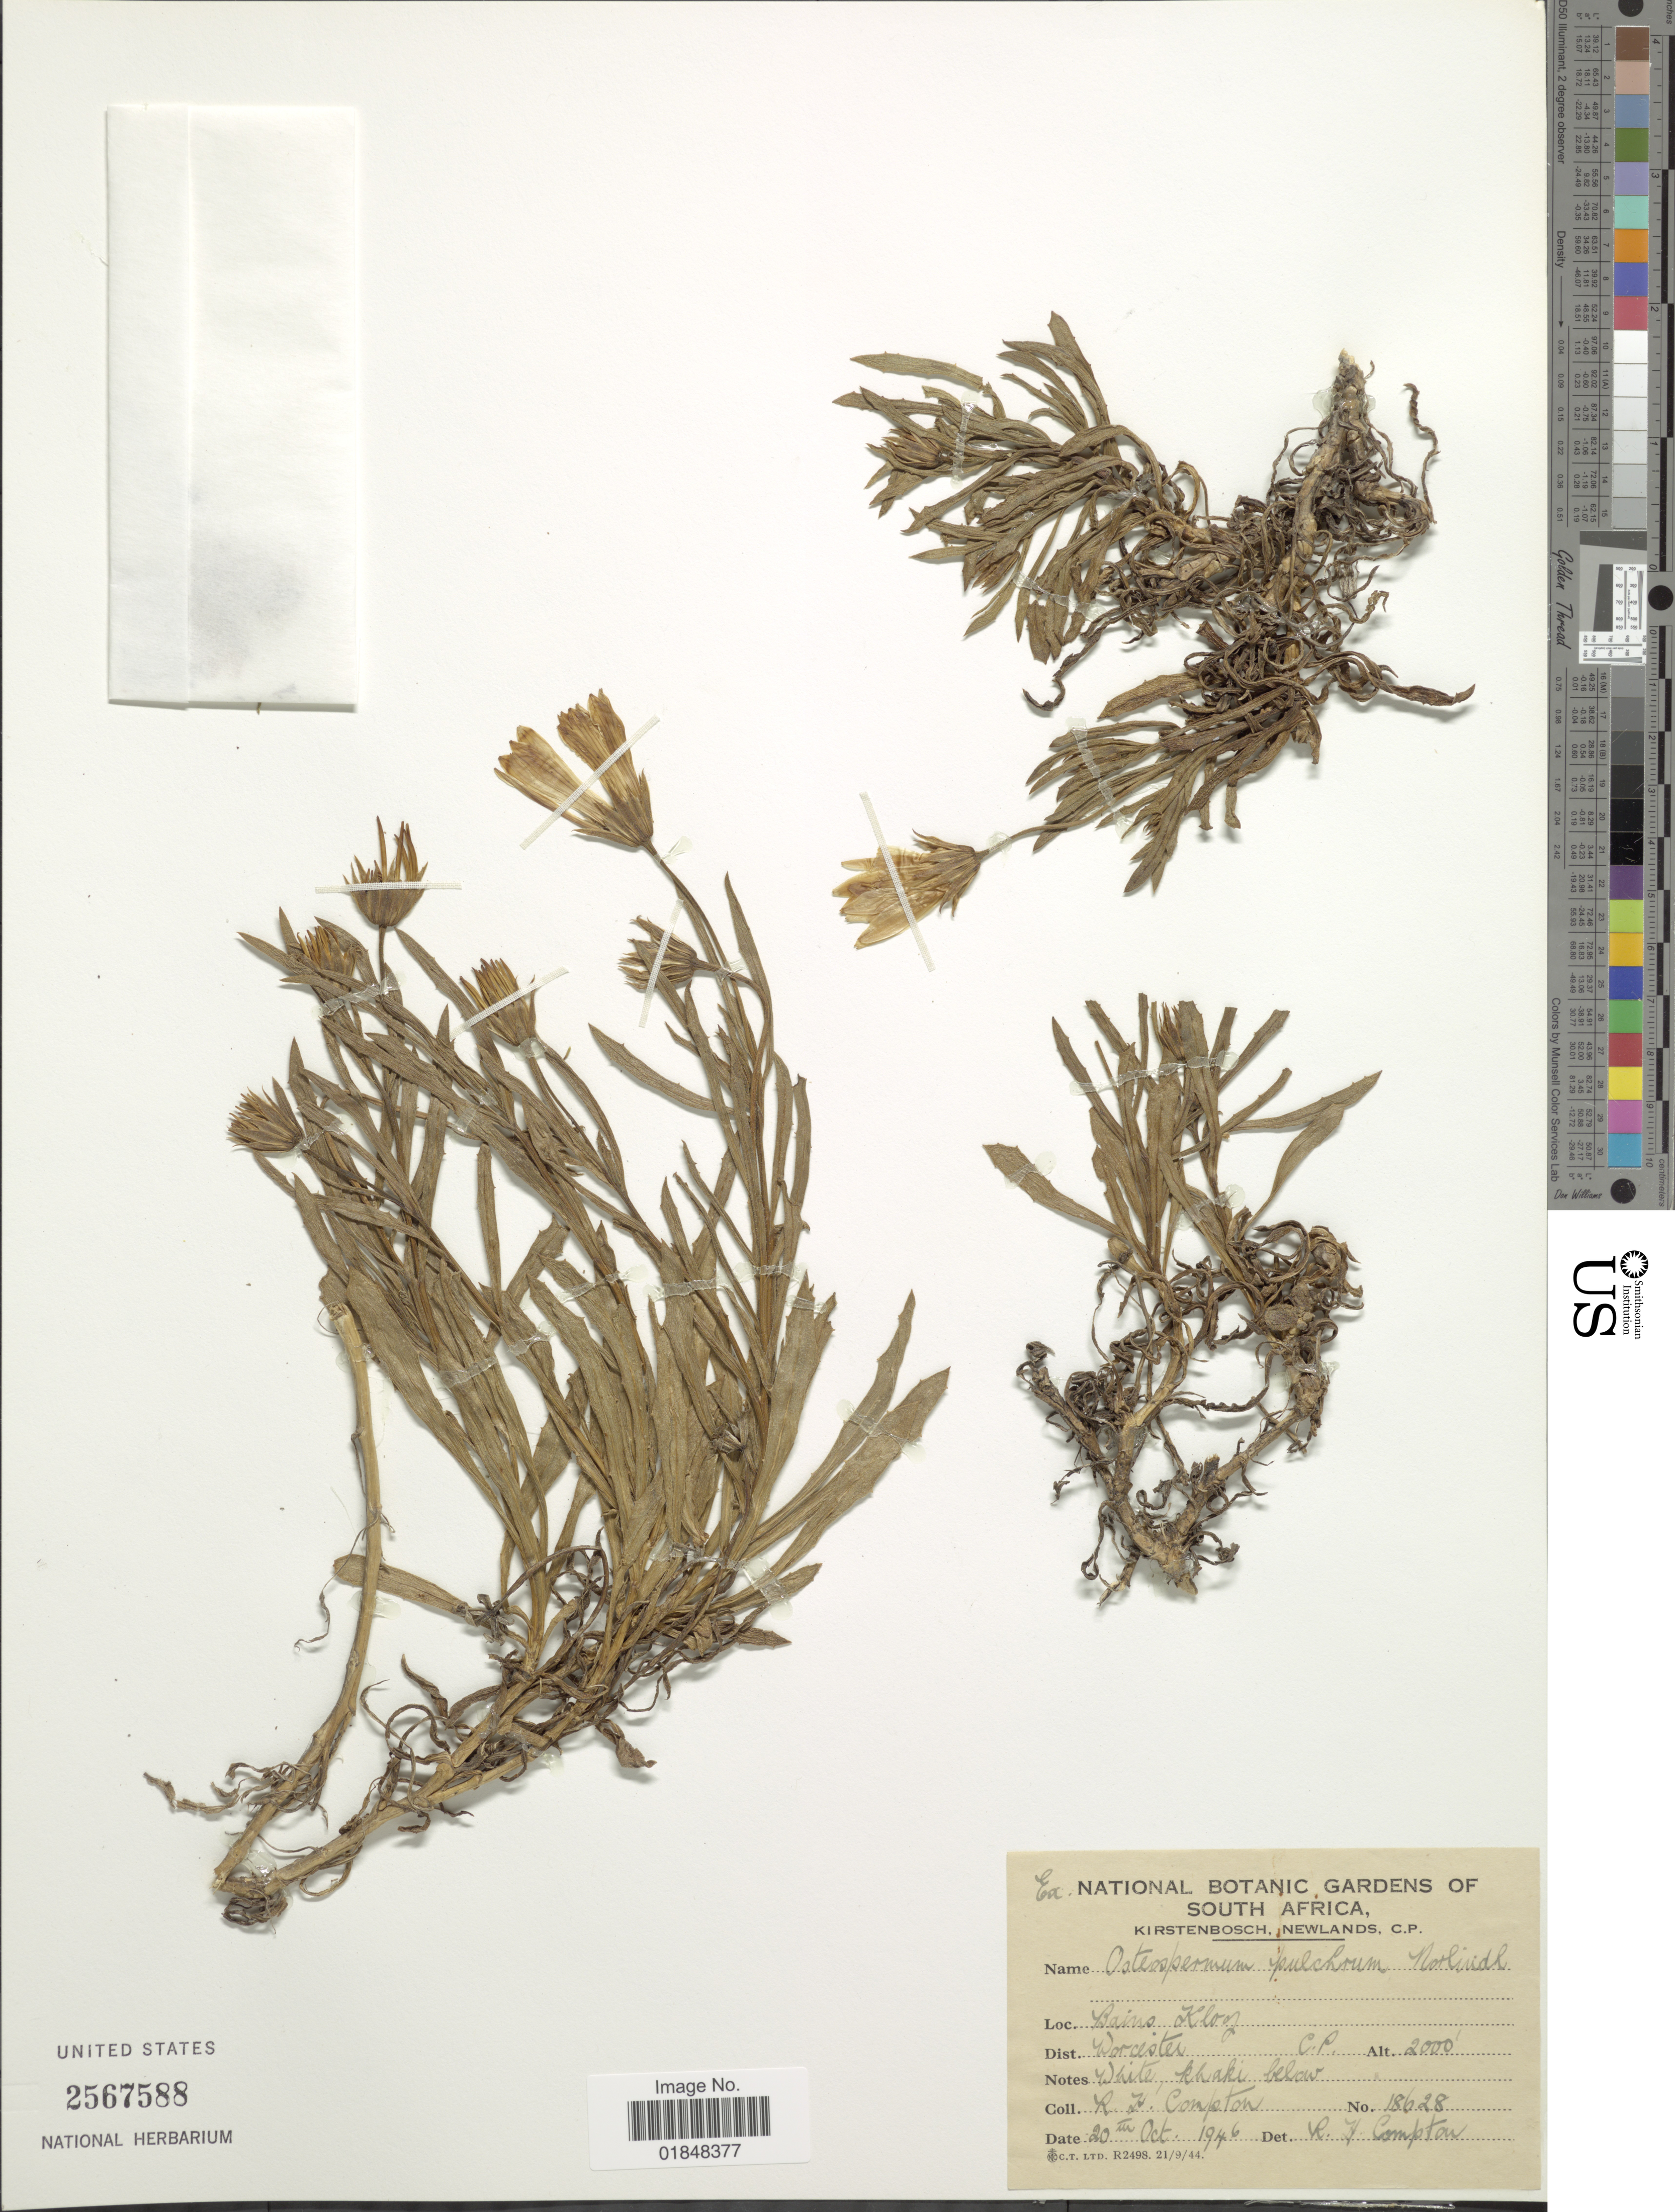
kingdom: Plantae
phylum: Tracheophyta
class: Magnoliopsida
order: Asterales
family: Asteraceae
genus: Dimorphotheca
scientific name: Dimorphotheca acutifolia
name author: Hutch.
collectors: R. H. Compton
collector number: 18628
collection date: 1946-10-20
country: South Africa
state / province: Western Cape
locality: Bains Kloof, Dist. Worcester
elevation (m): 610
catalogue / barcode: US 2567588